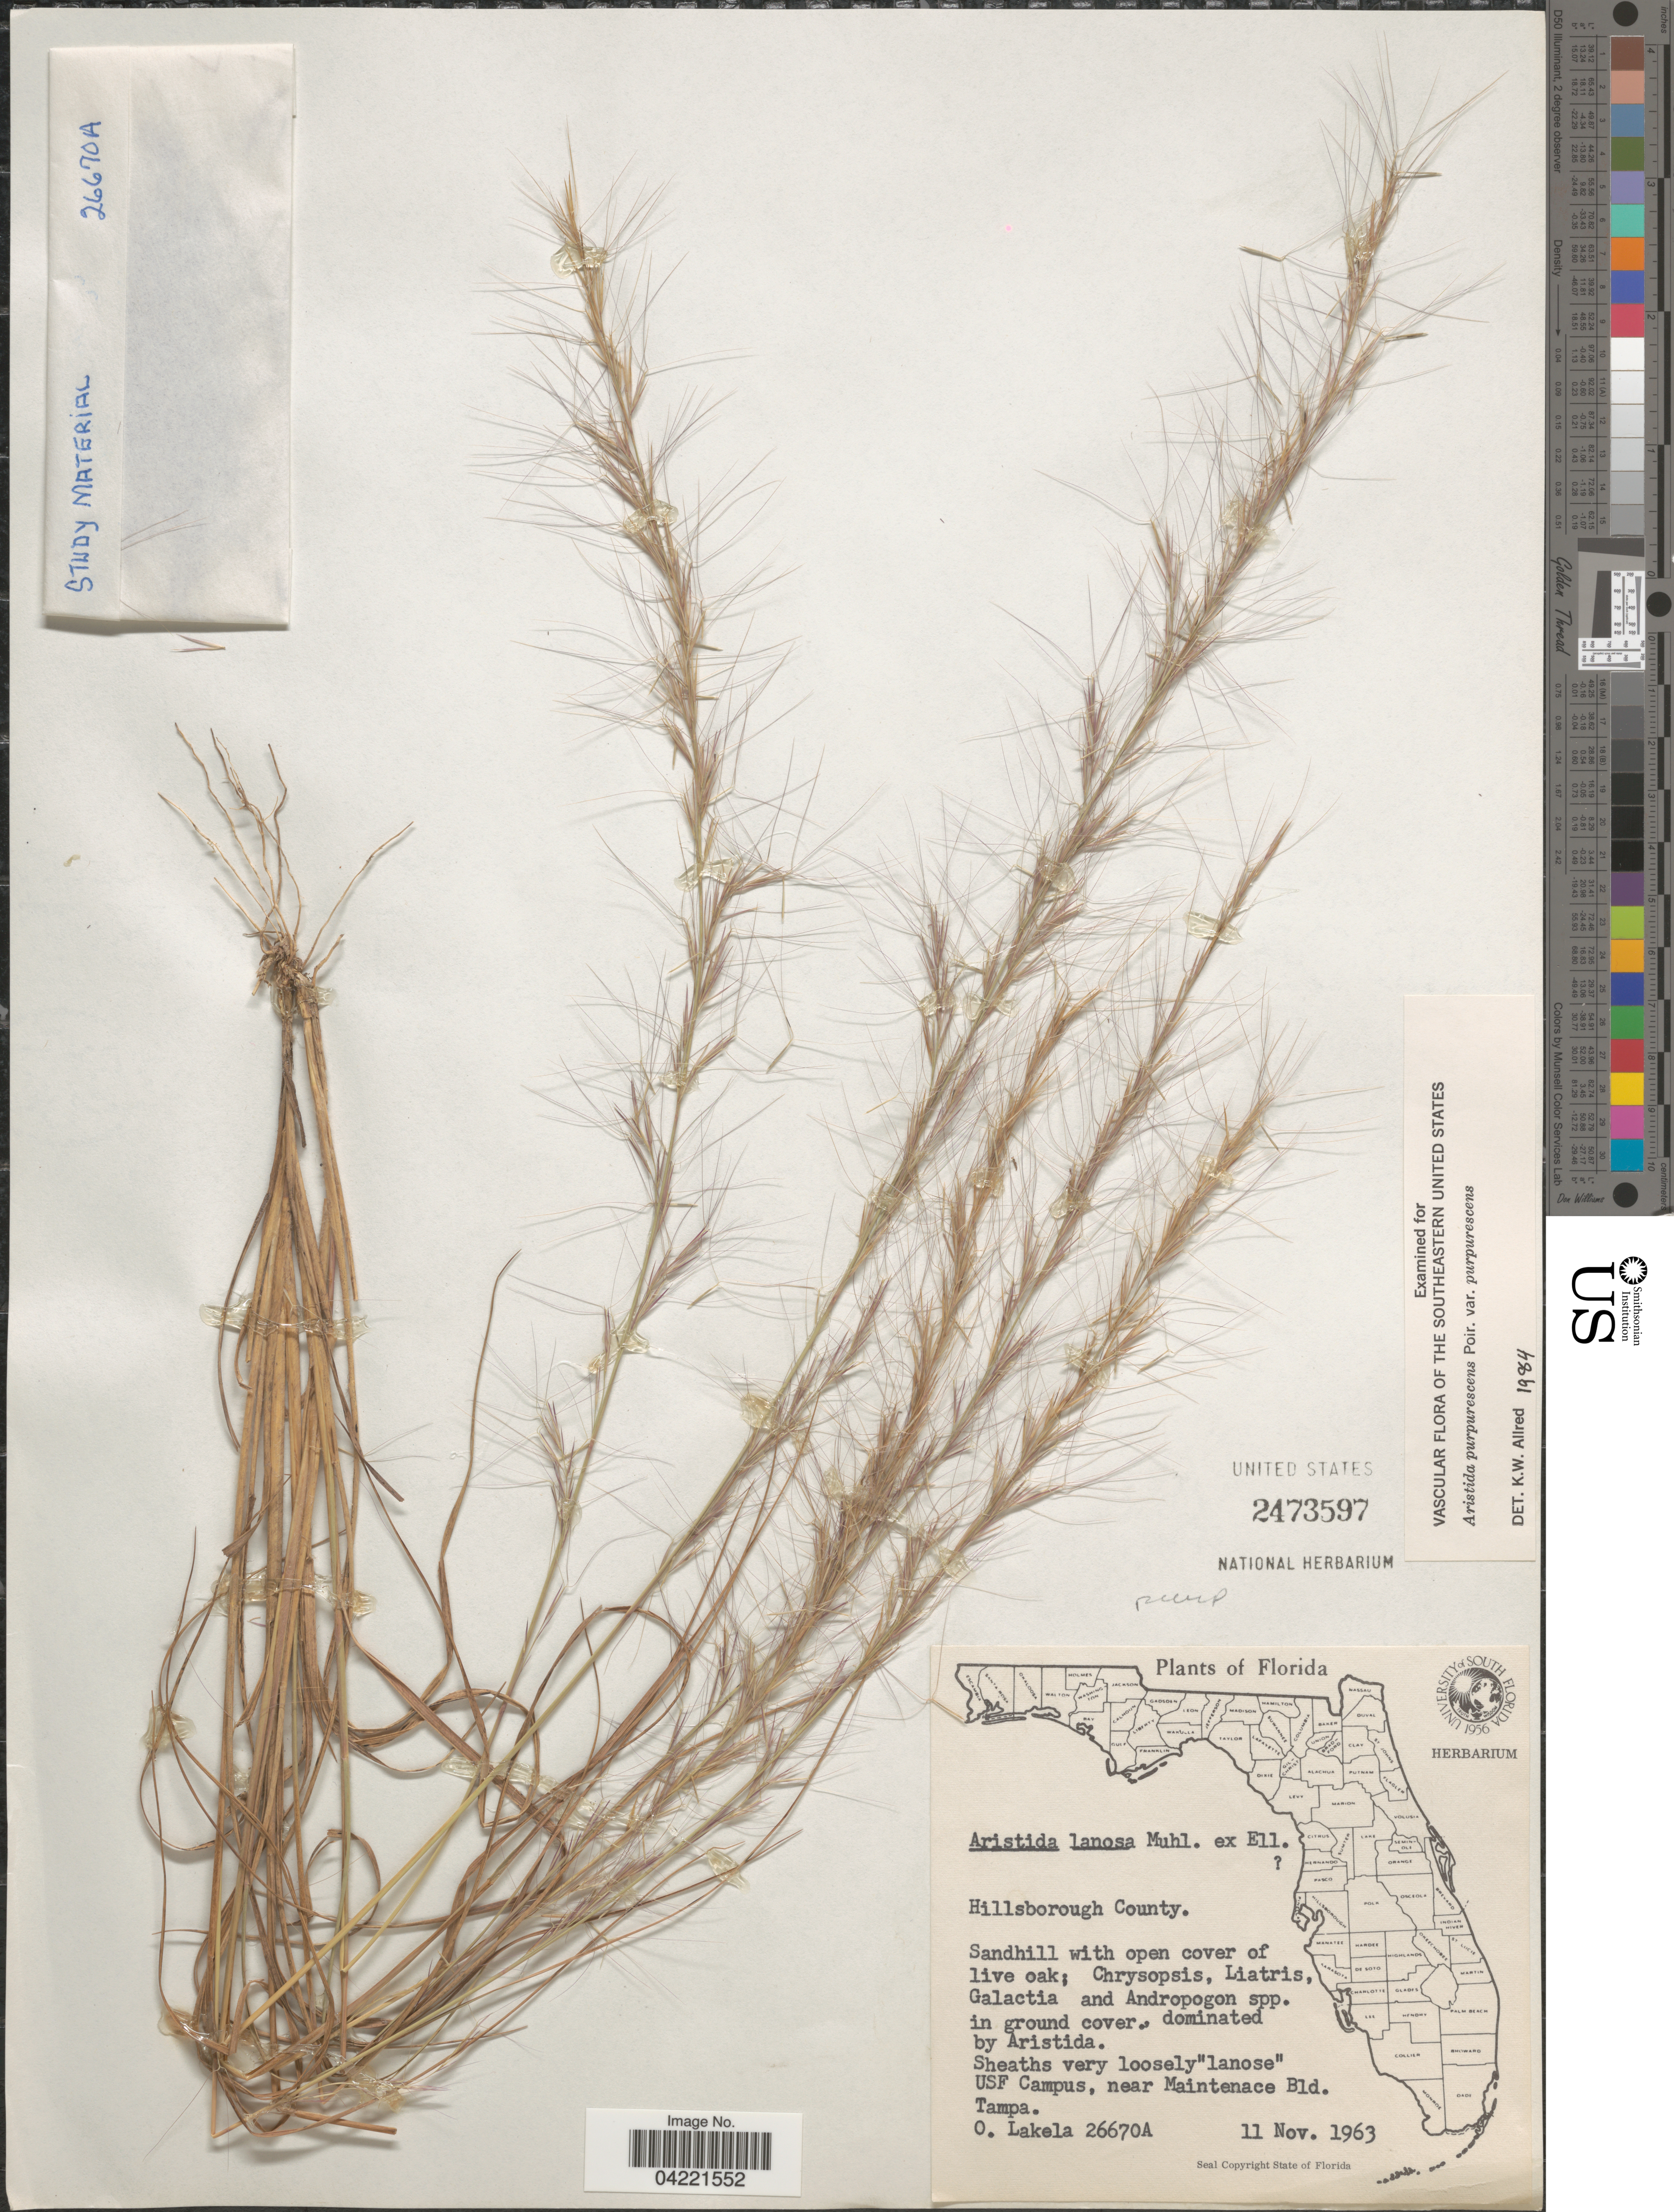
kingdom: Plantae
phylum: Tracheophyta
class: Liliopsida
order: Poales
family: Poaceae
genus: Aristida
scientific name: Aristida purpurascens var. purpurescens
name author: Poir.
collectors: O. Lakela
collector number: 26670A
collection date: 1963-11-11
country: United States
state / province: Florida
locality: Hillsborough County.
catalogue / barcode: US 2473597